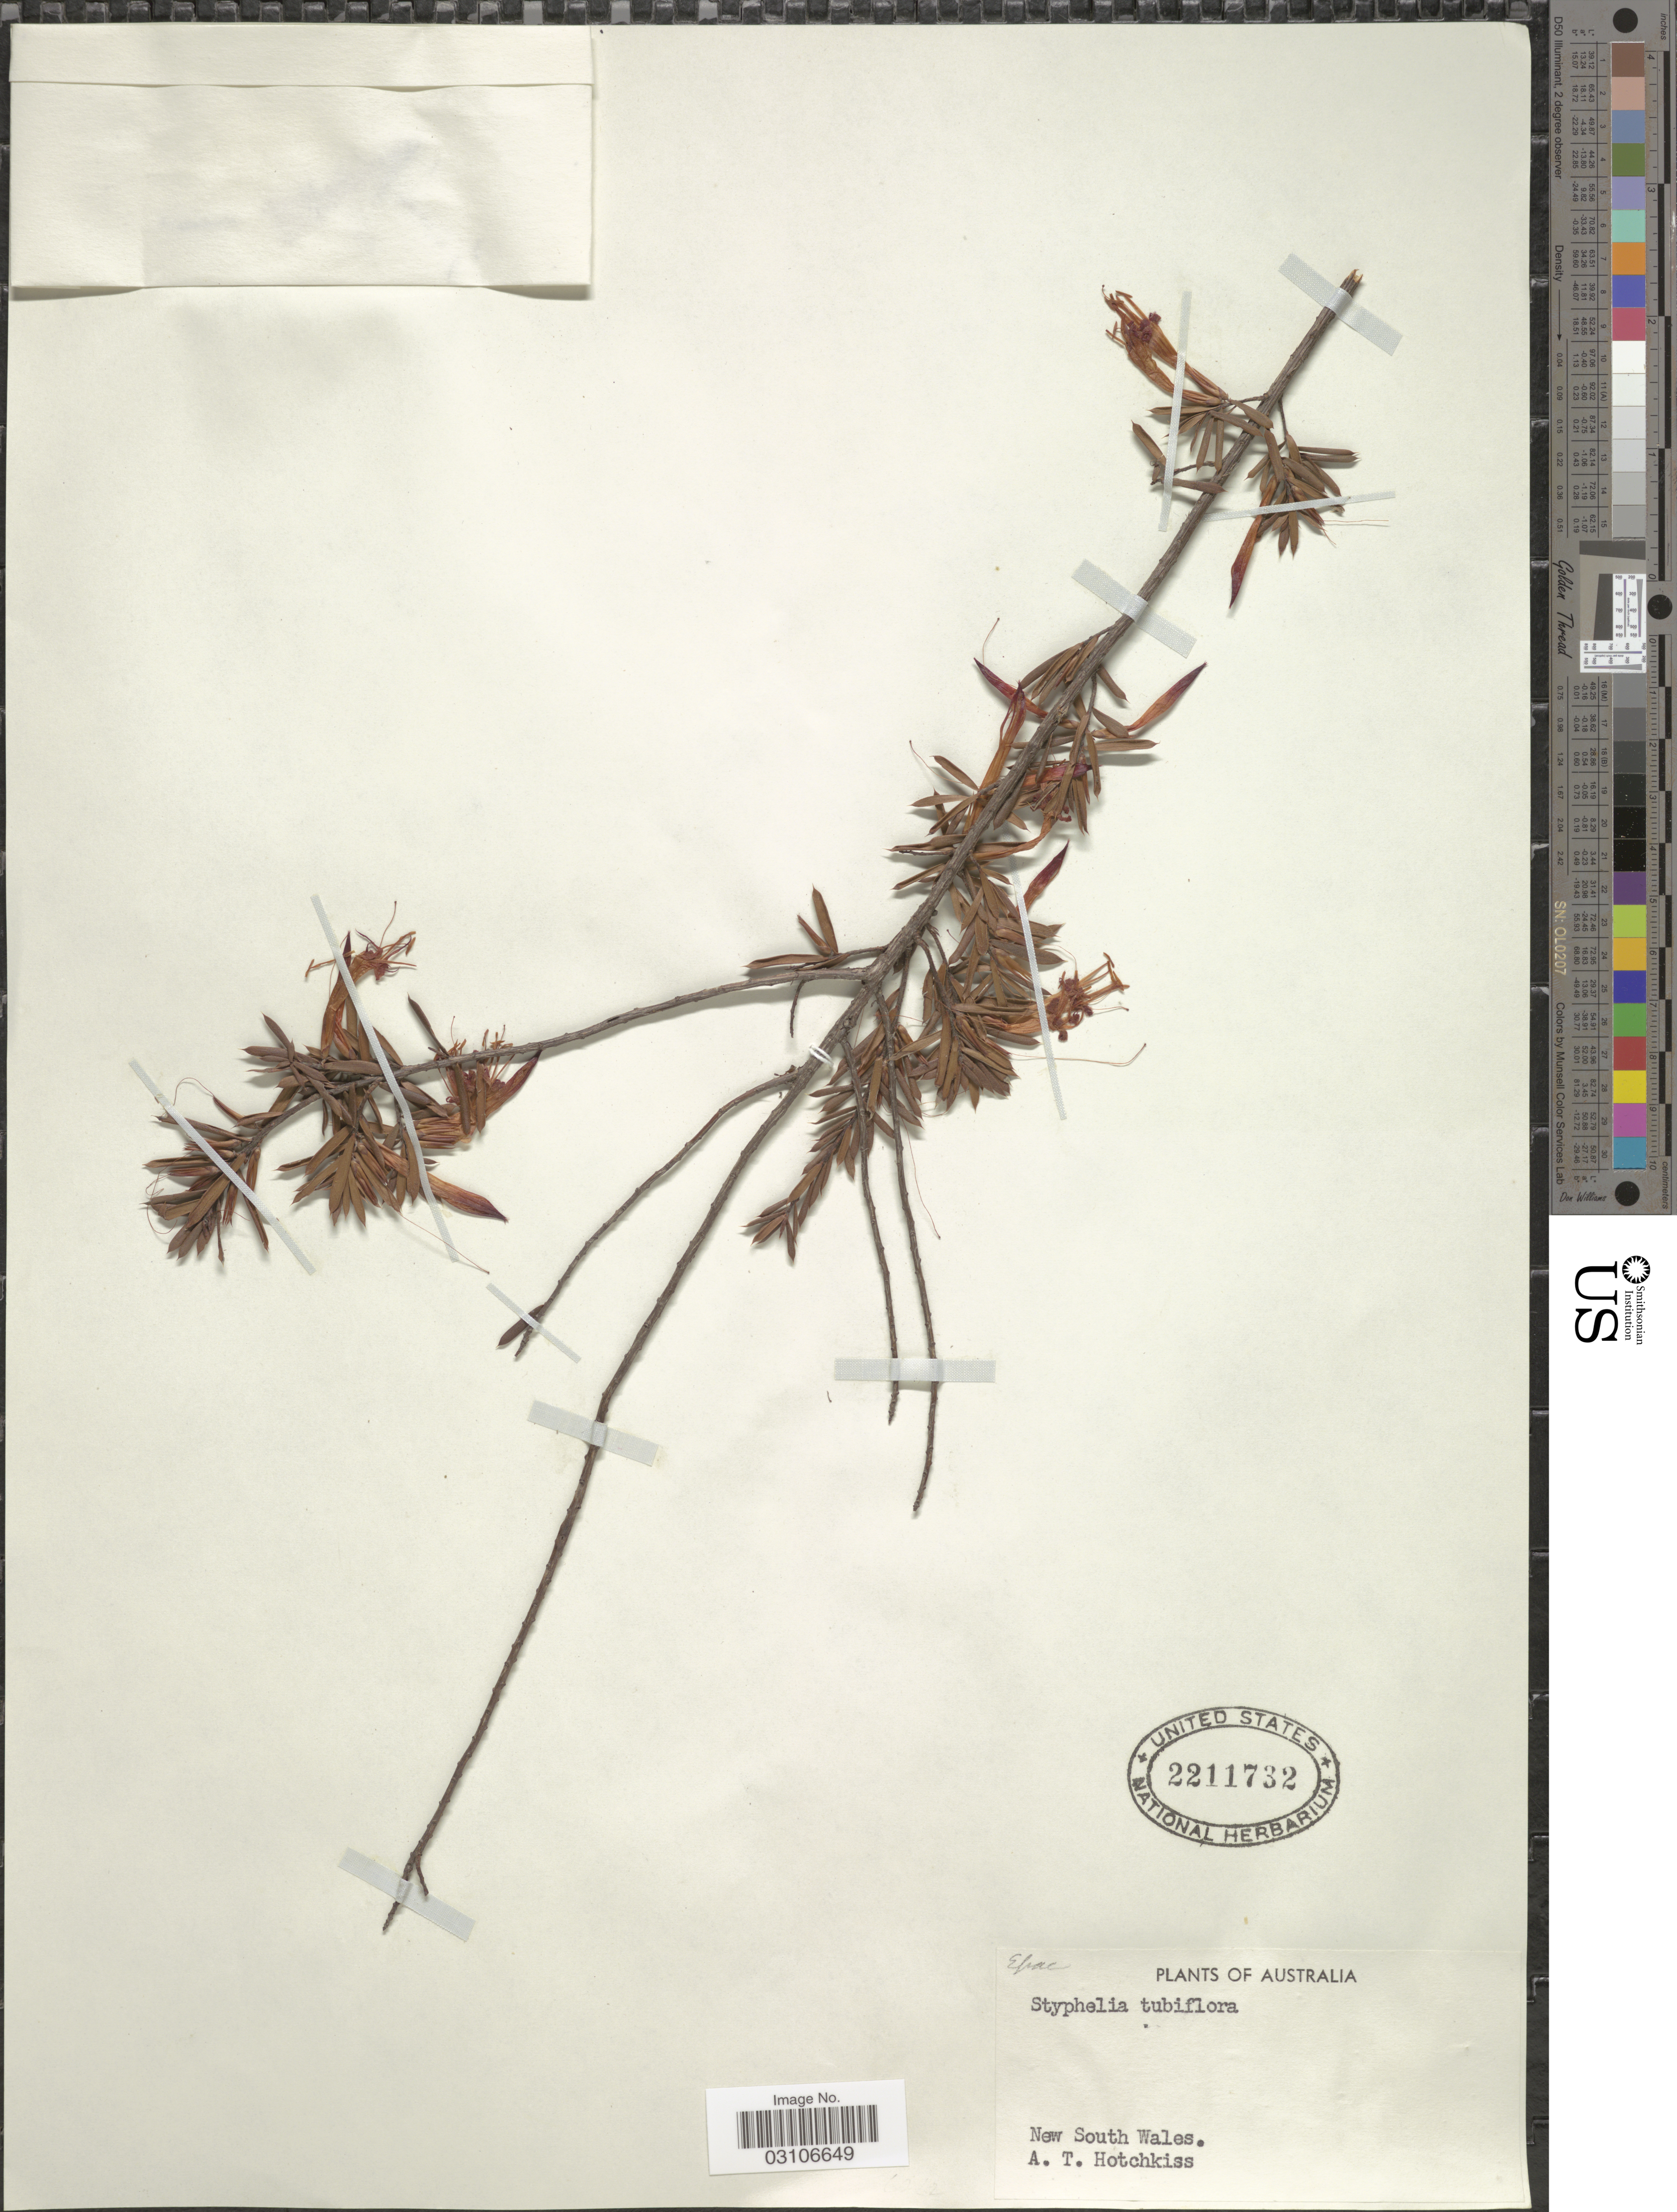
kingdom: Plantae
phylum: Tracheophyta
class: Magnoliopsida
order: Ericales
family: Ericaceae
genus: Styphelia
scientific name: Styphelia tubiflora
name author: L.S. Sm.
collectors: A. Hotchkiss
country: Australia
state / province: New South Wales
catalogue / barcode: US 2211732